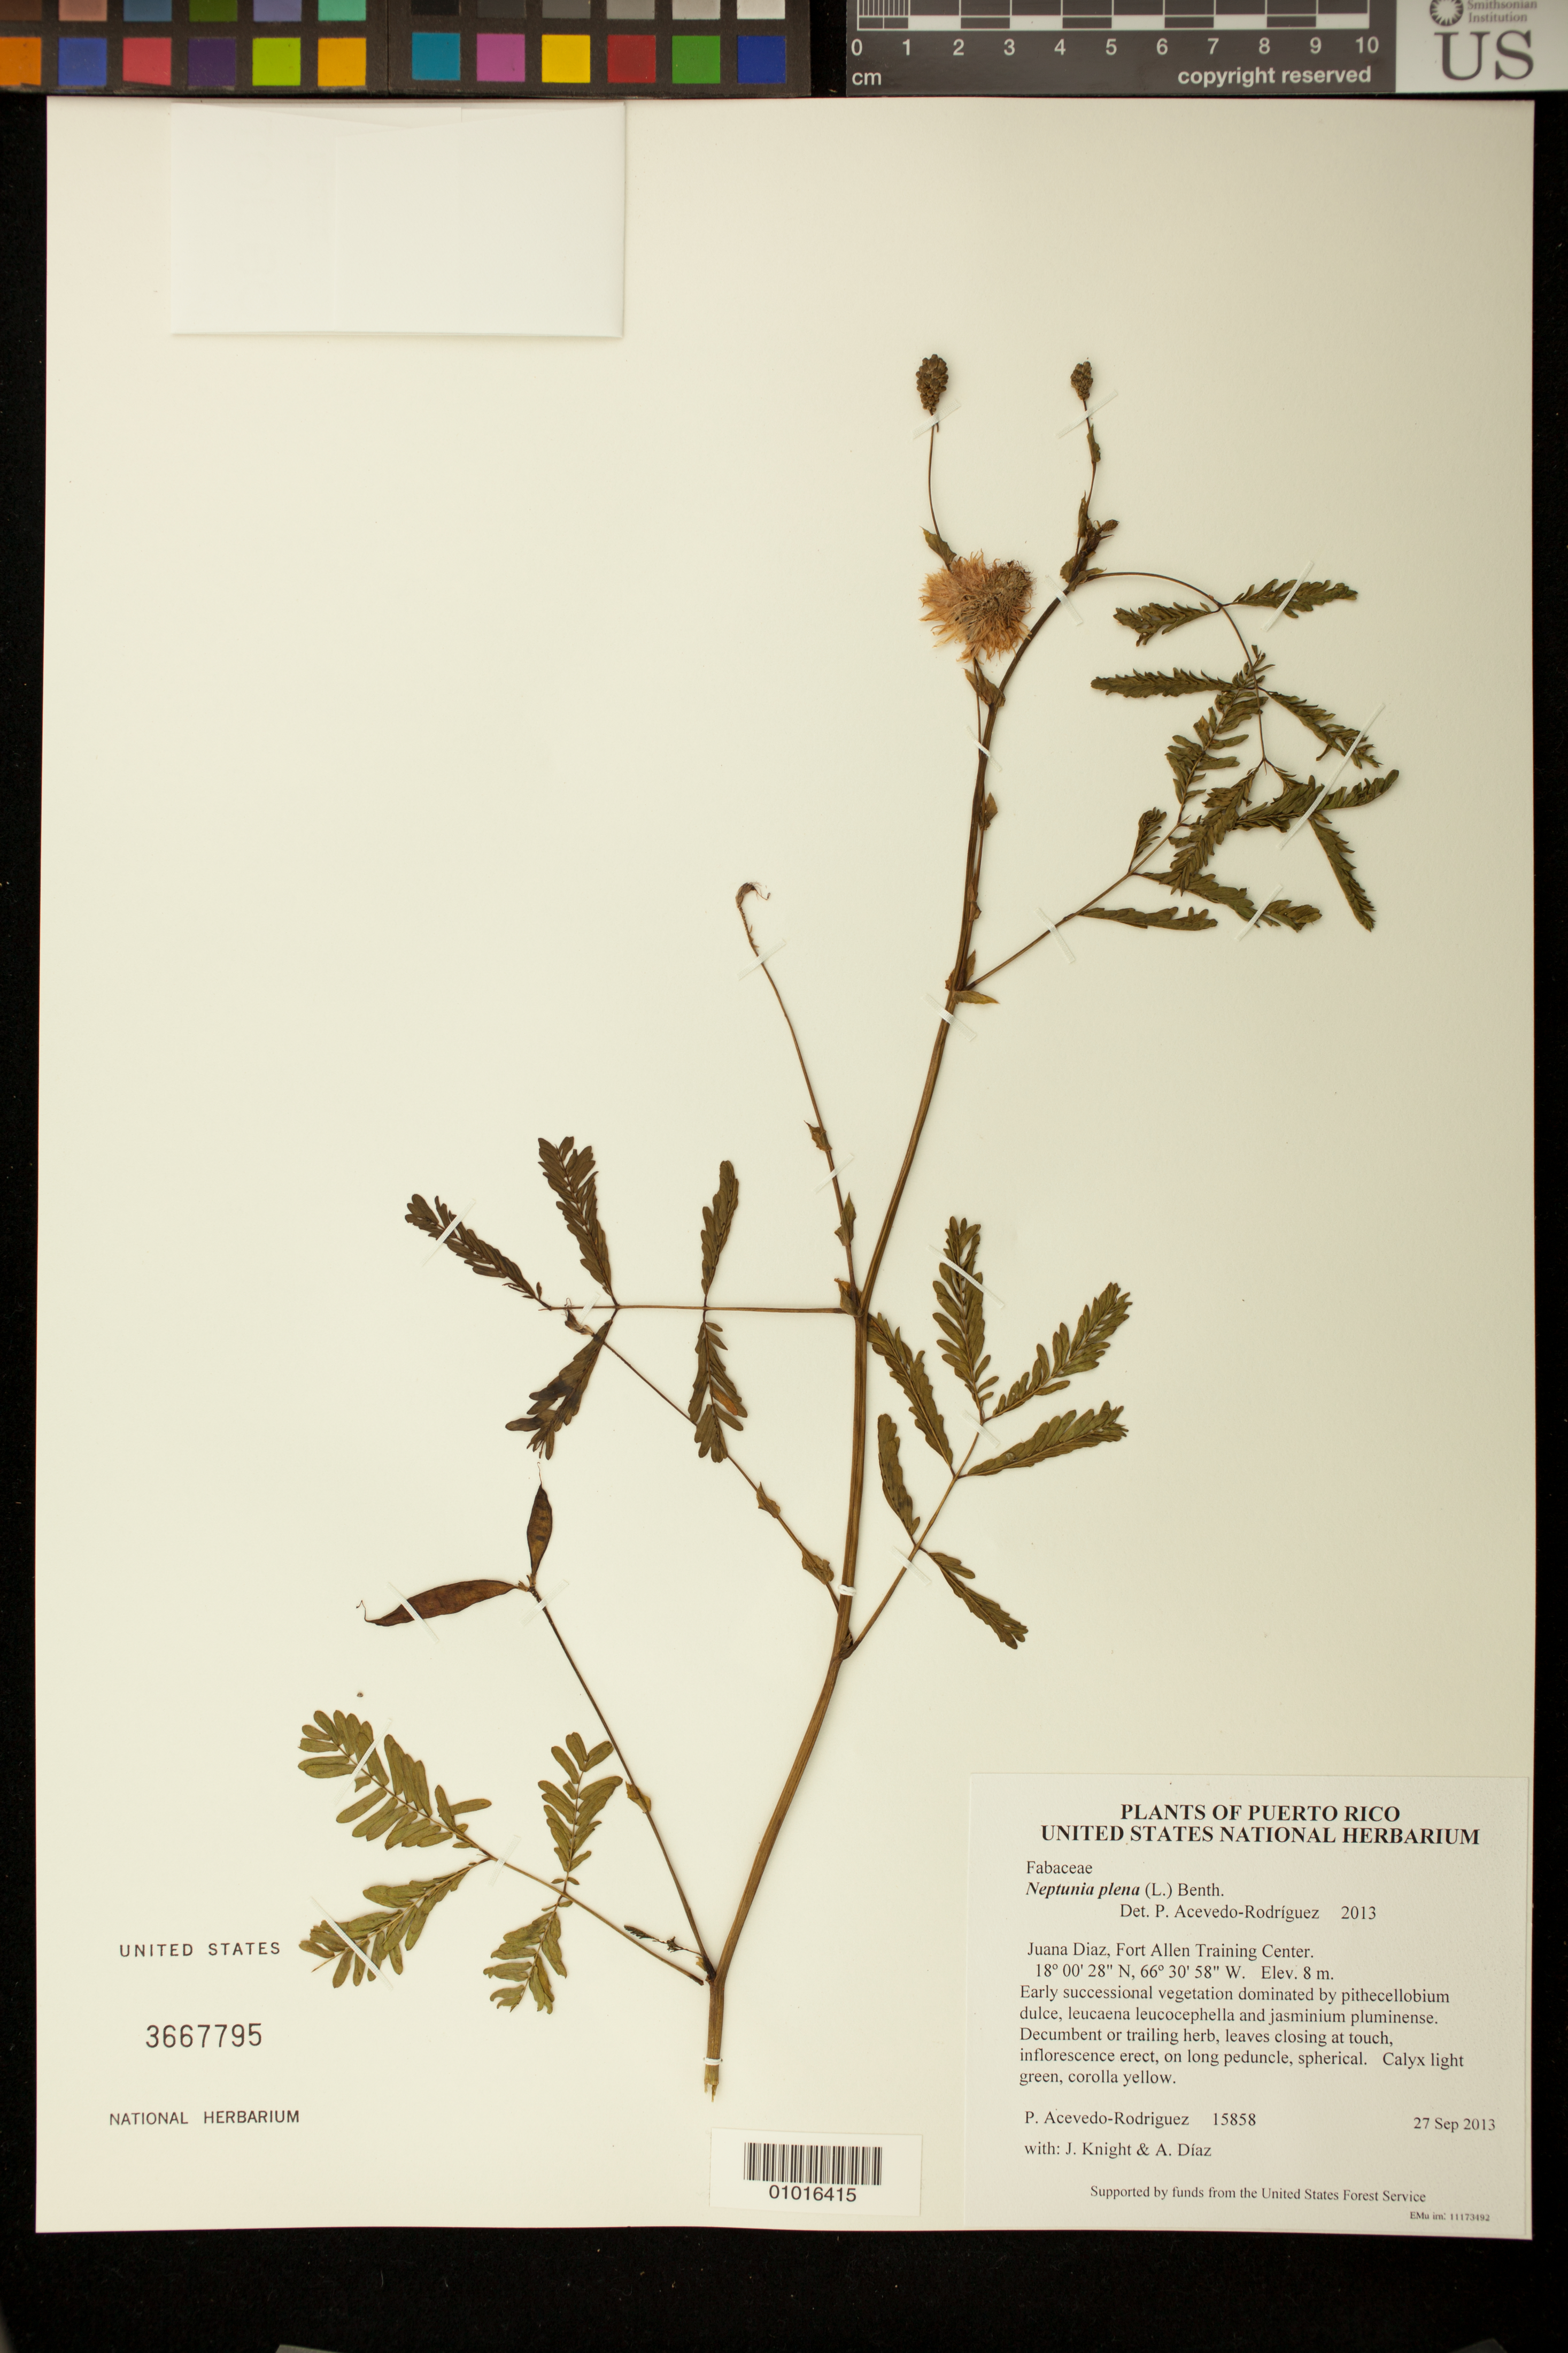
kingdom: Plantae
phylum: Tracheophyta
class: Magnoliopsida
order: Fabales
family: Fabaceae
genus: Neptunia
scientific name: Neptunia plena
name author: (L.) Benth.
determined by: Acevedo-Rodríguez, P., (BOT), Smithsonian Institution - National Museum of Natural History (UNITED STATES)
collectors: P. Acevedo-Rodr., J. Knight & A. Díaz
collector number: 15858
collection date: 2013-09-27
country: Puerto Rico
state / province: Juana Diaz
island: Puerto Rico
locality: Fort Allen Training Center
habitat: Early successional vegetation dominated by pithecellobium dulce, leucaena leucocephella and jasminium pluminense.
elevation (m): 8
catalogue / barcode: US 3667795